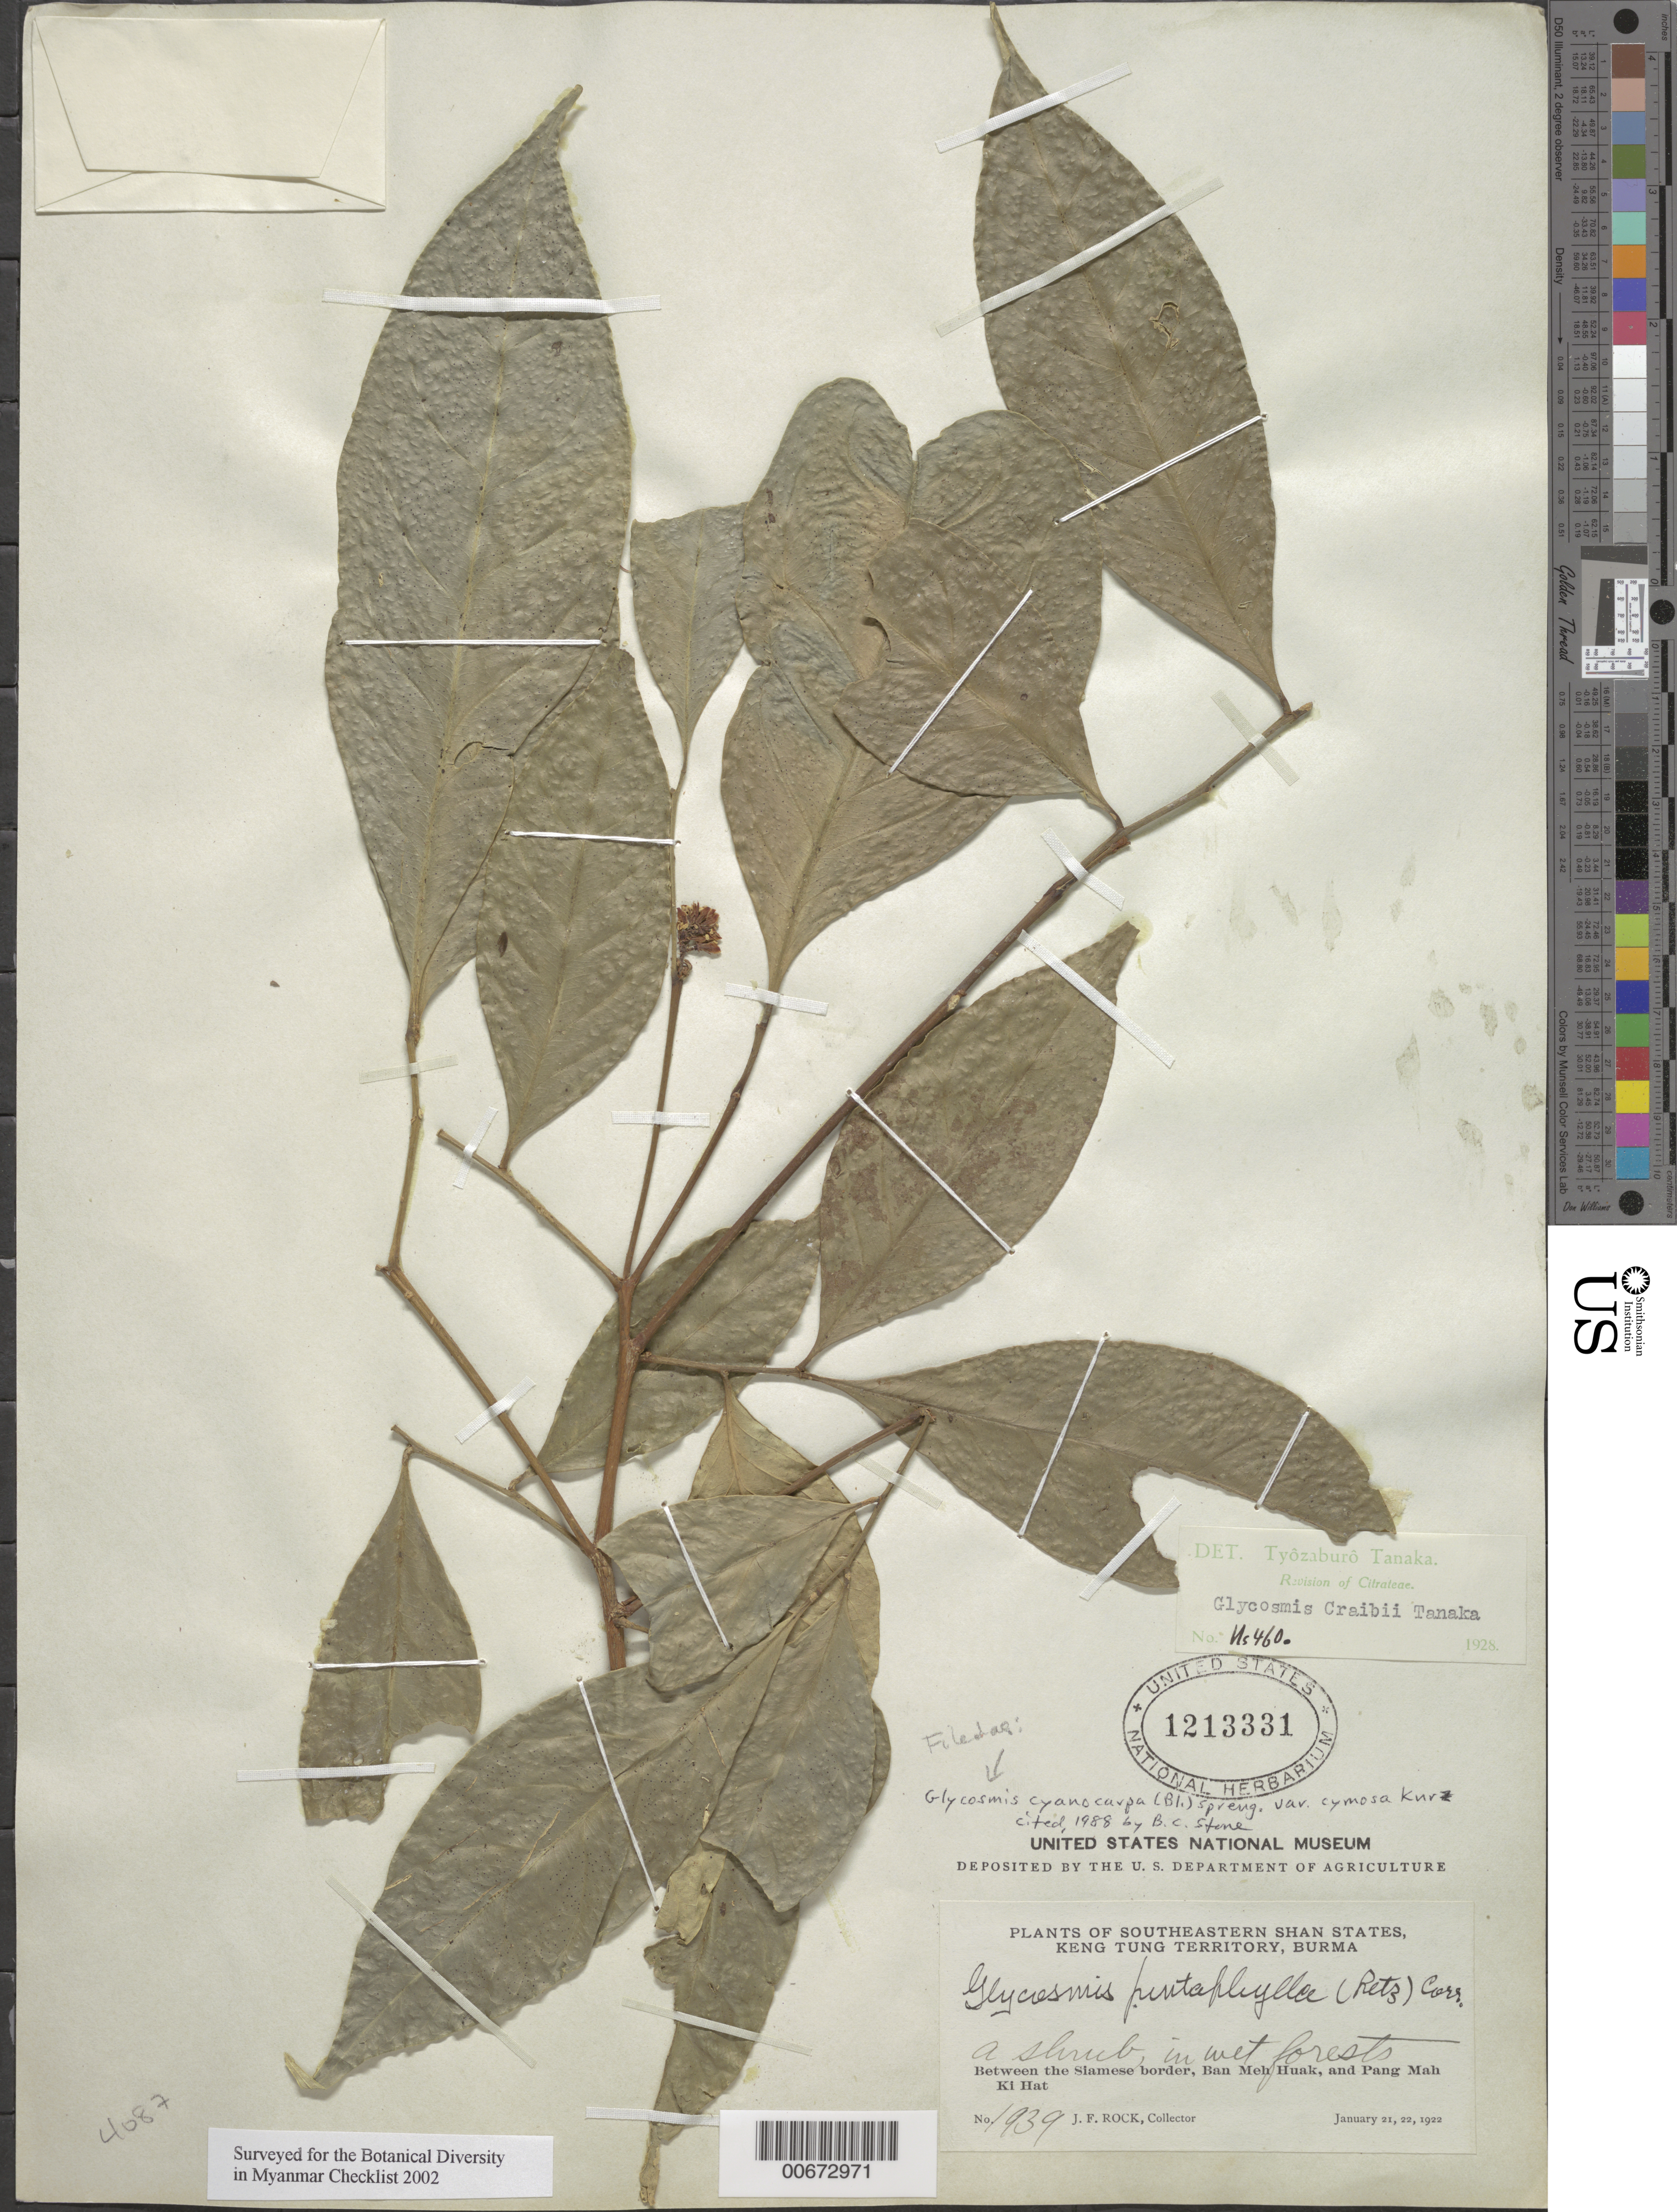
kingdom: Plantae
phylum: Tracheophyta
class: Magnoliopsida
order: Sapindales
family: Rutaceae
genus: Glycosmis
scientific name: Glycosmis cyanocarpa var. cymosa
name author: Kurz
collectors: J. F. Rock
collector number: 1939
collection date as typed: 21 Jan 1922 and 22 Jan 1922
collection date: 1922-01-21,1922-01-22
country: Myanmar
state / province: Shan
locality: Keng Tung Territory, between the Siamese border, Ban meh Huak and Pang Mah Ki Hat.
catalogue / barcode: US 1213331